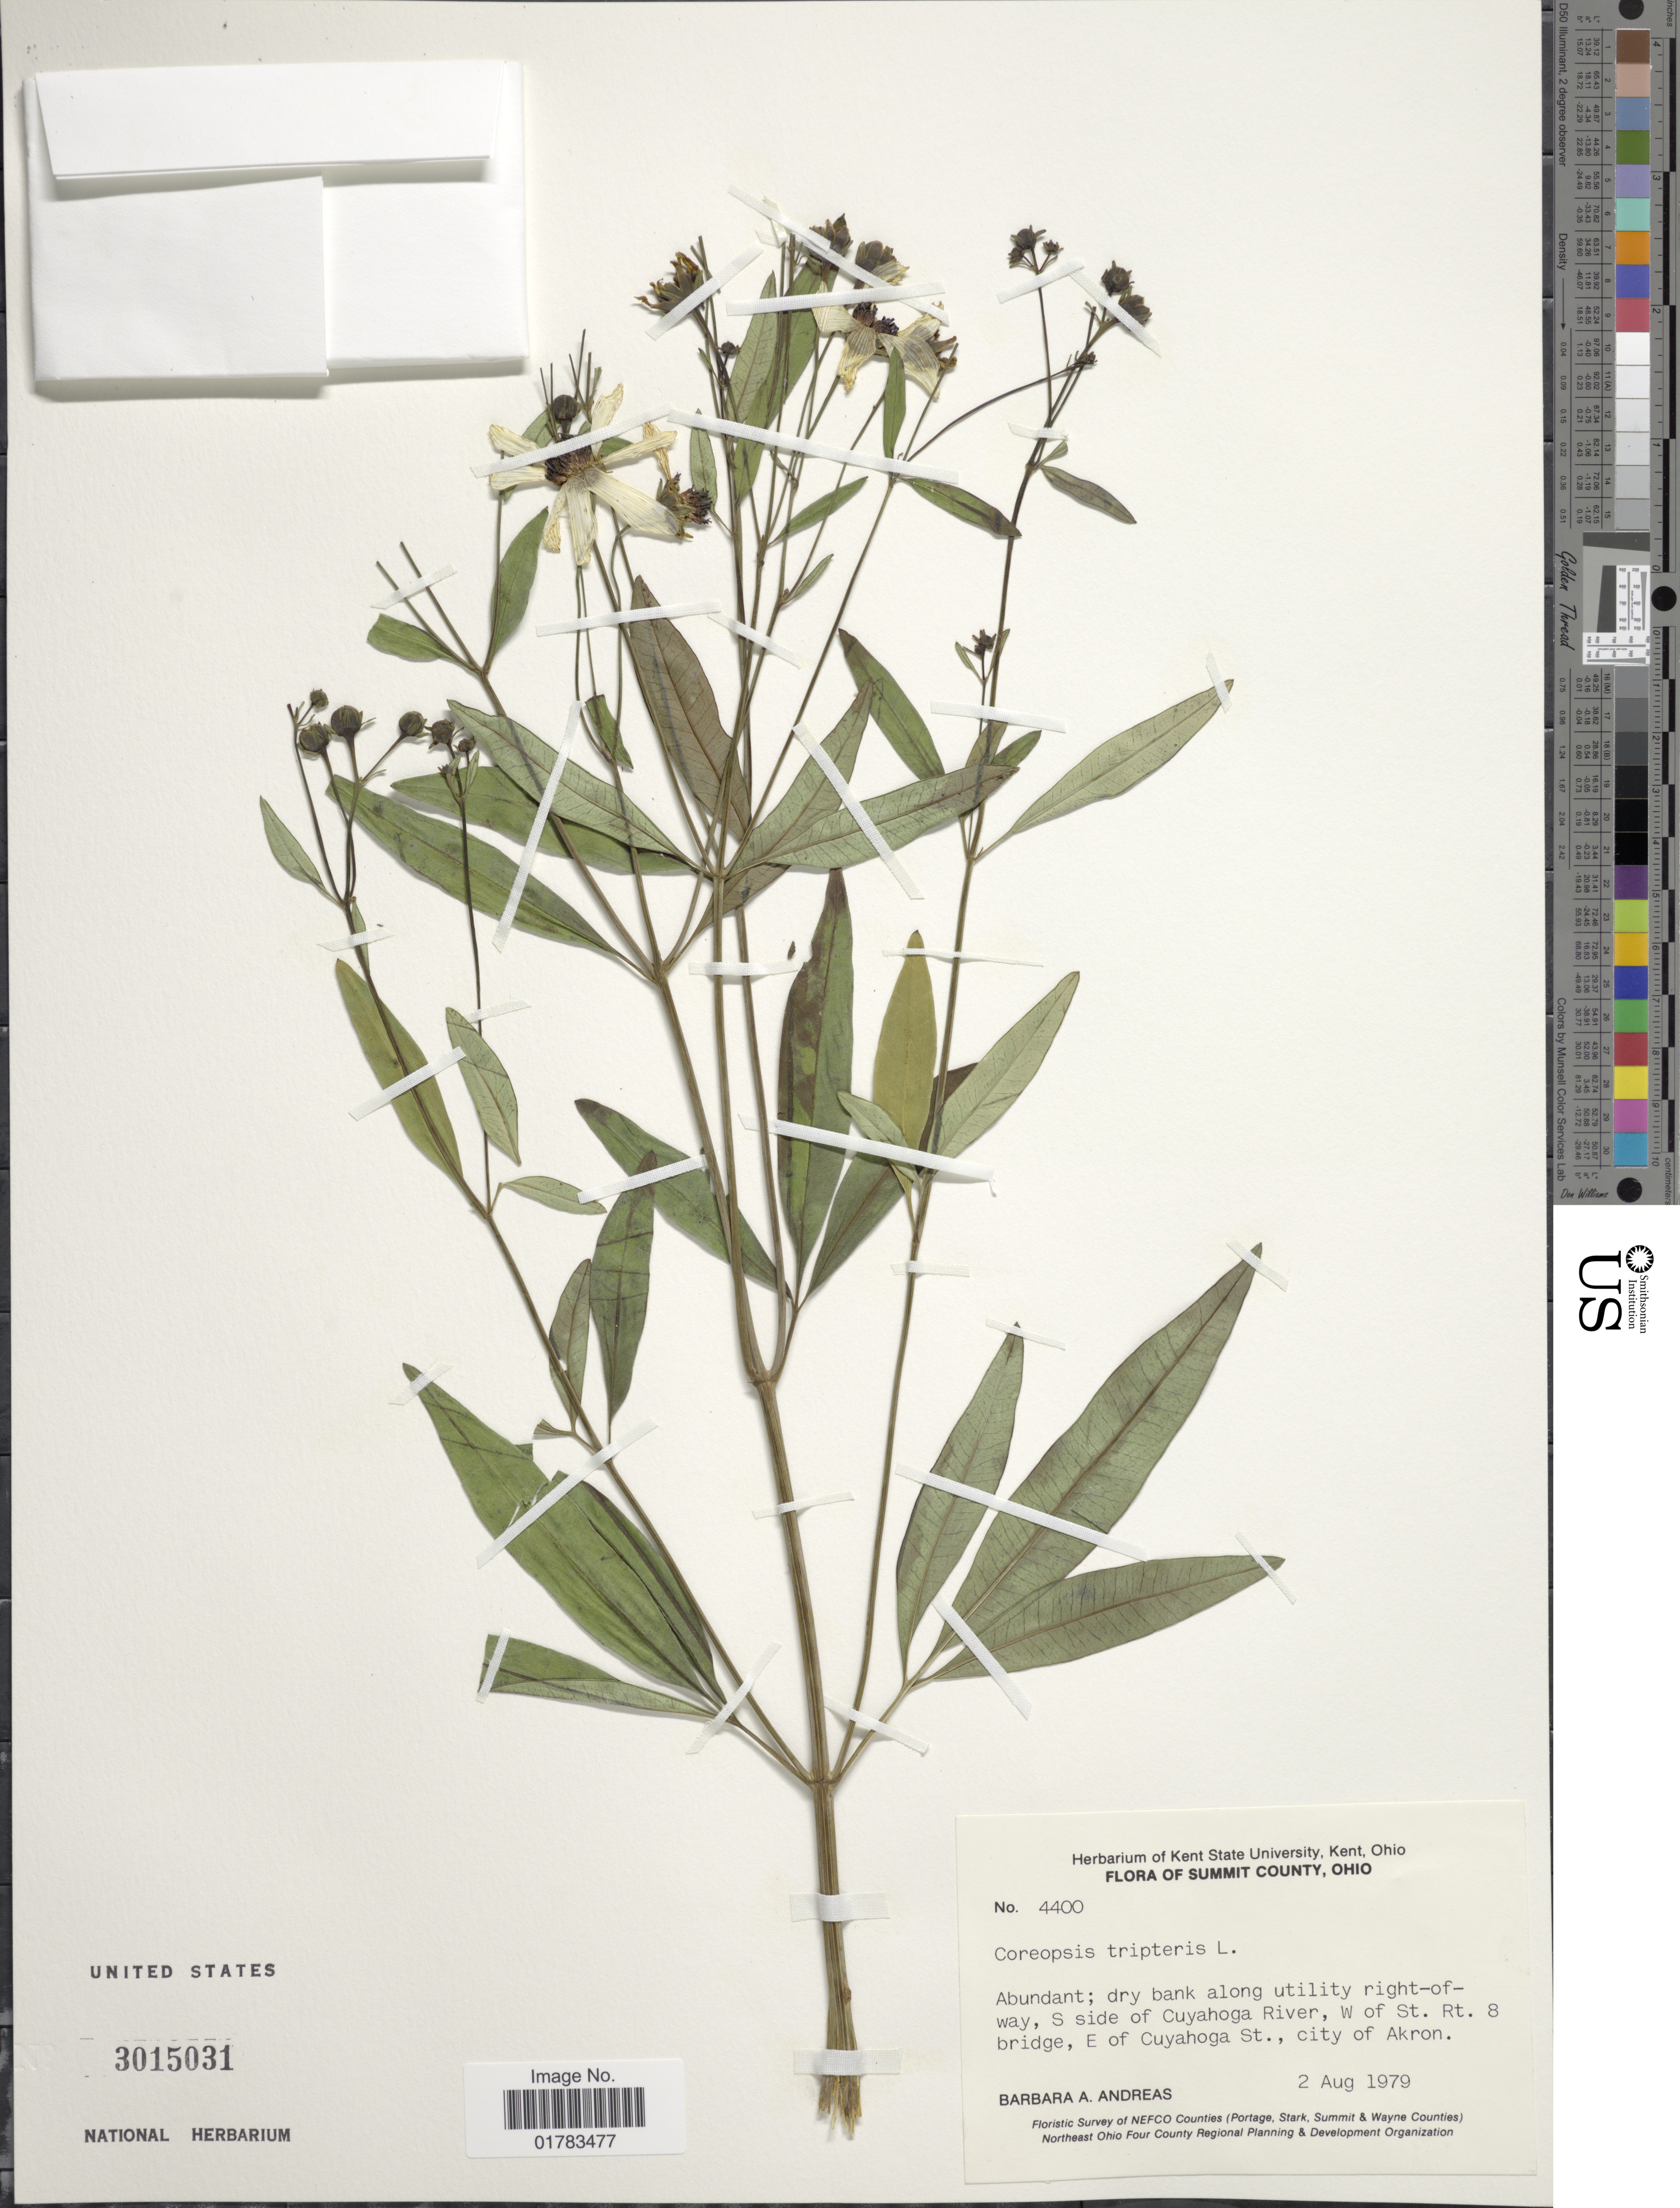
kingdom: Plantae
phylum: Tracheophyta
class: Magnoliopsida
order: Asterales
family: Asteraceae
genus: Coreopsis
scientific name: Coreopsis tripteris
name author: L.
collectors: B. A. Andreas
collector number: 4400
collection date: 1979-08-02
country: United States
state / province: Ohio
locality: Summit County, S side of Cuyahoga River, W. of St. Rt. 8 bridge, E of Cuyahoga St., city of Akron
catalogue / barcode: US 3015031